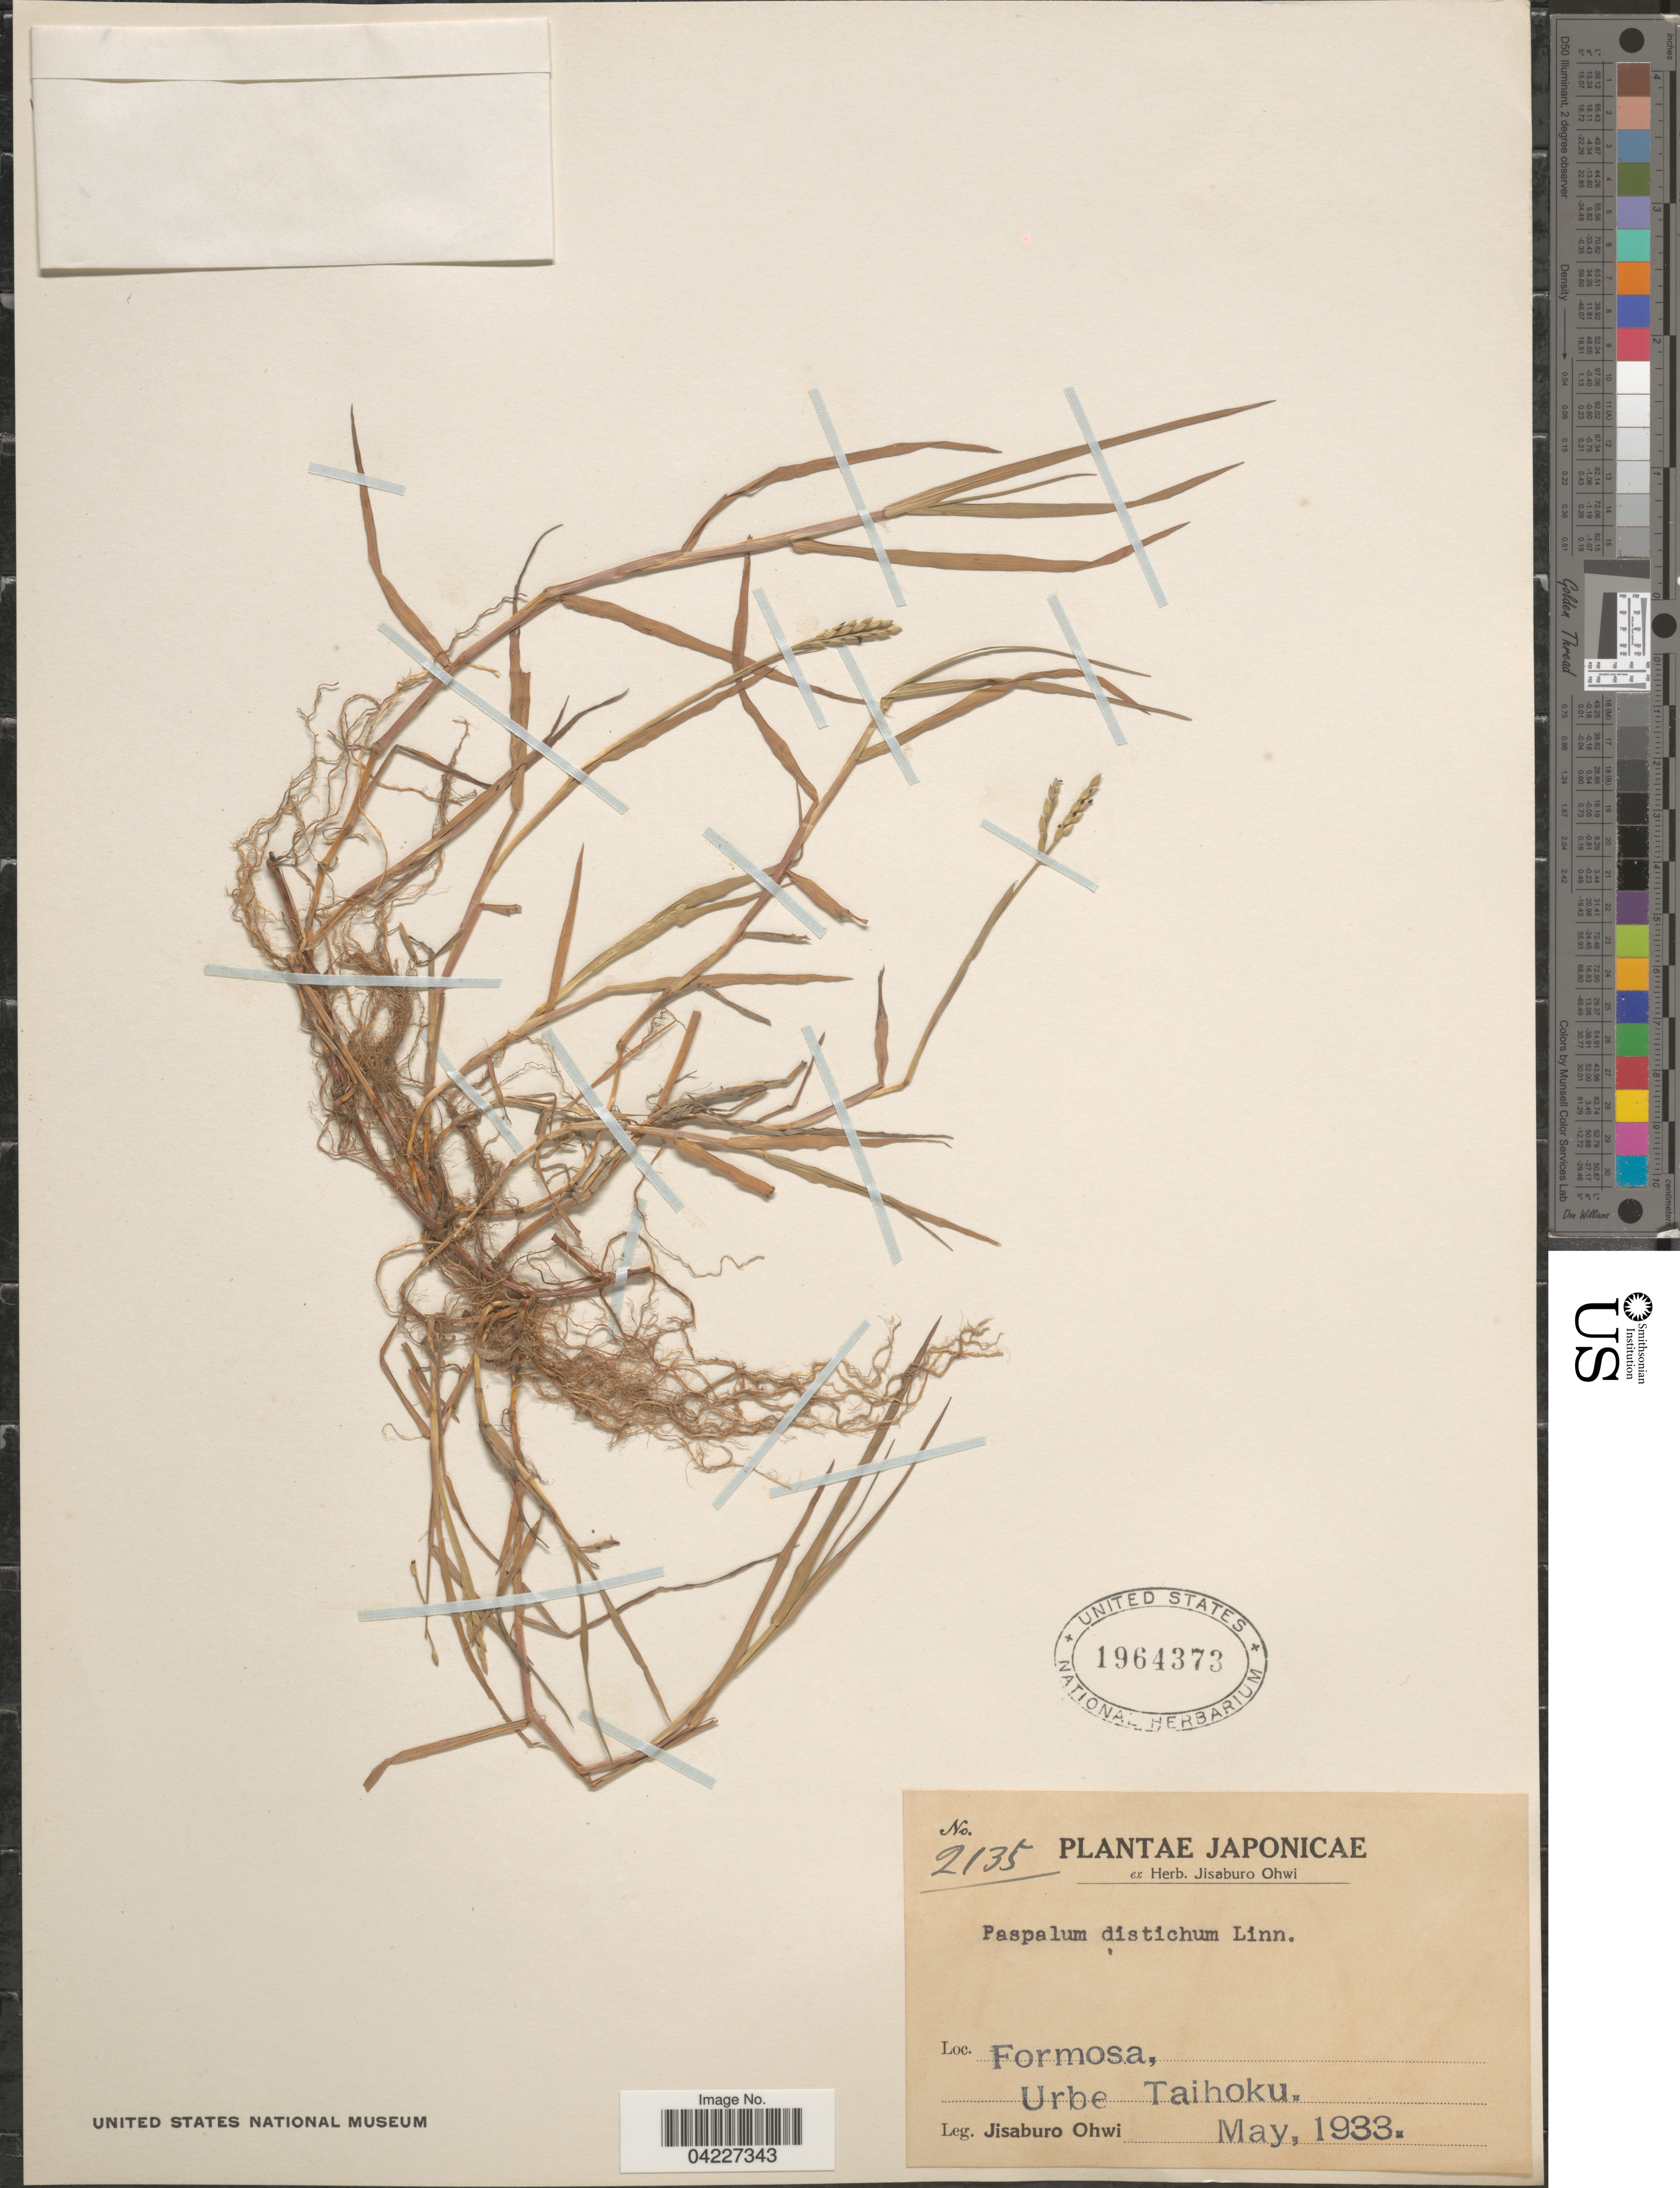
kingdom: Plantae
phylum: Tracheophyta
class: Liliopsida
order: Poales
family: Poaceae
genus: Paspalum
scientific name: Paspalum paspalodes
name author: (Michx.) Scribn.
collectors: J. Ohwi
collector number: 2135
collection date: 1933-05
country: Japan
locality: Formosa, Urbe Taihoku.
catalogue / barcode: US 1964373